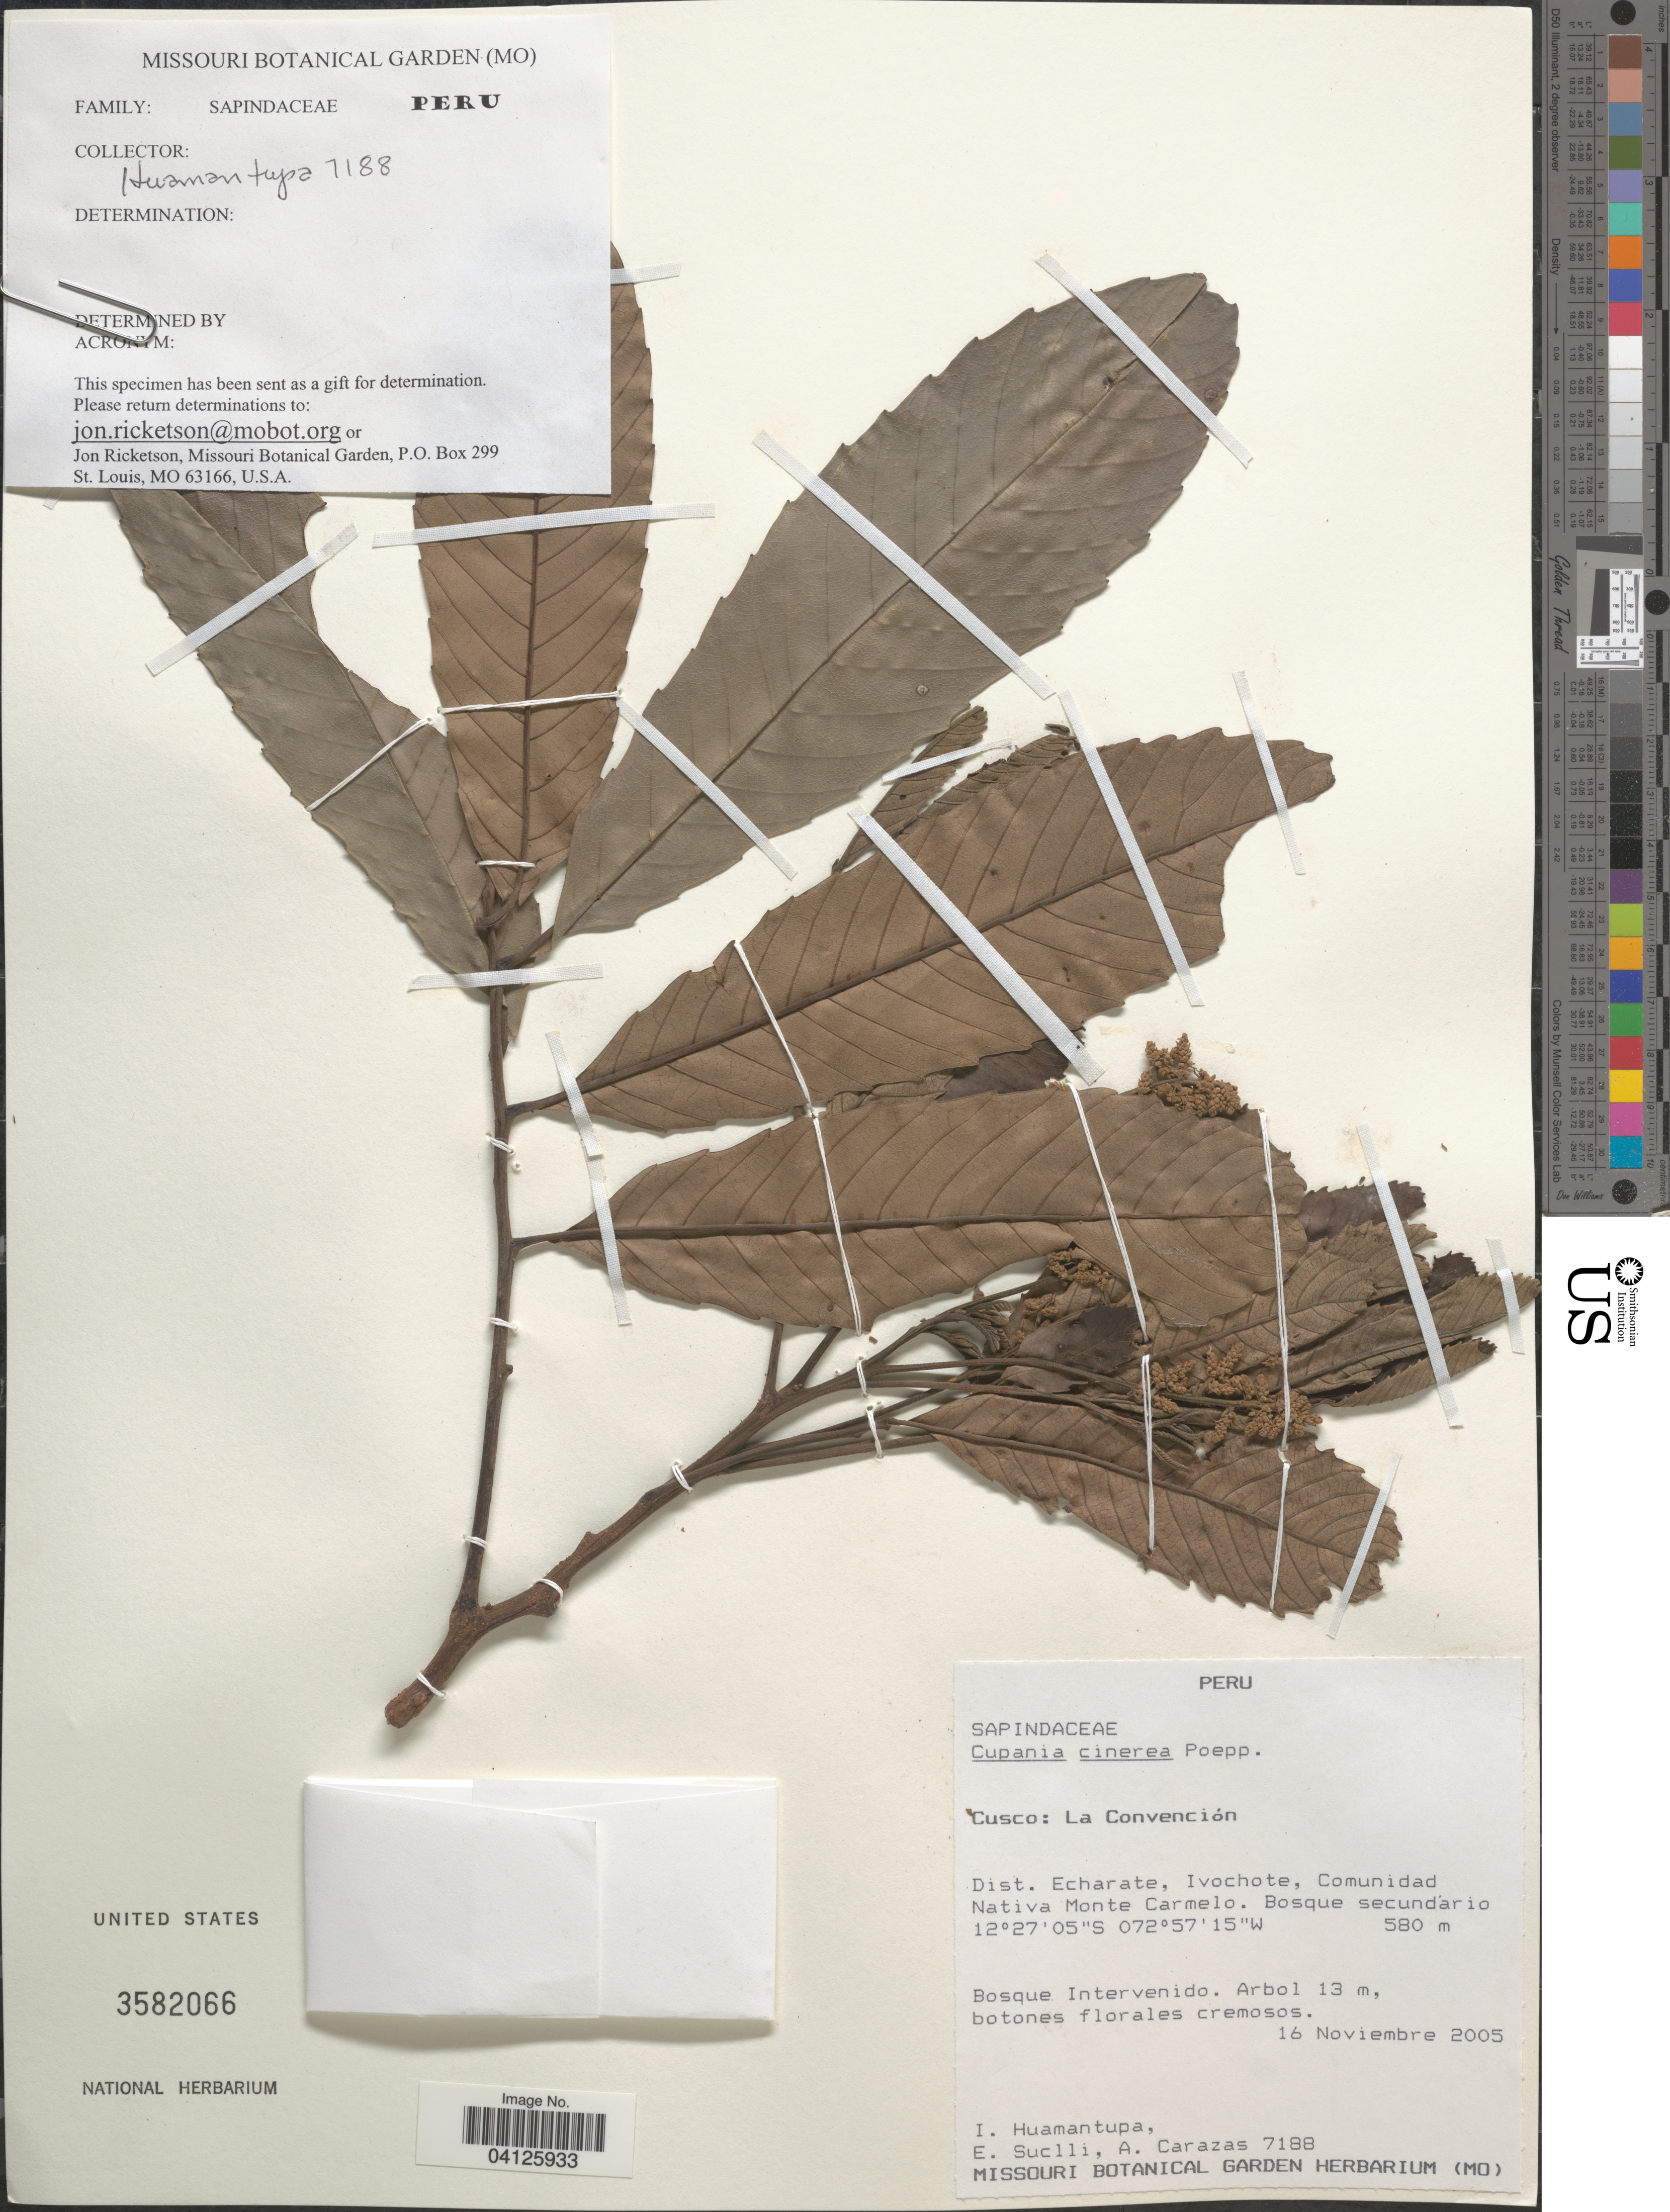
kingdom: Plantae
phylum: Tracheophyta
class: Magnoliopsida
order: Sapindales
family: Sapindaceae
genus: Cupania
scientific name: Cupania castaneifolia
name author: Mart.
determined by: Acevedo-Rodriguez, P., (US), Smithsonian Institution - National Museum of Natural History (UNITED STATES)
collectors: I. Huamantupa, E. Suclli & A. Carazas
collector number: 7188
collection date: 2005-11-16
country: Peru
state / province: Cusco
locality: La Convención. Dist. Echarate, Ivochote, Comunidad Nativa Monte Carmelo. Bosque secundario.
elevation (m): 580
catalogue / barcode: US 3582066